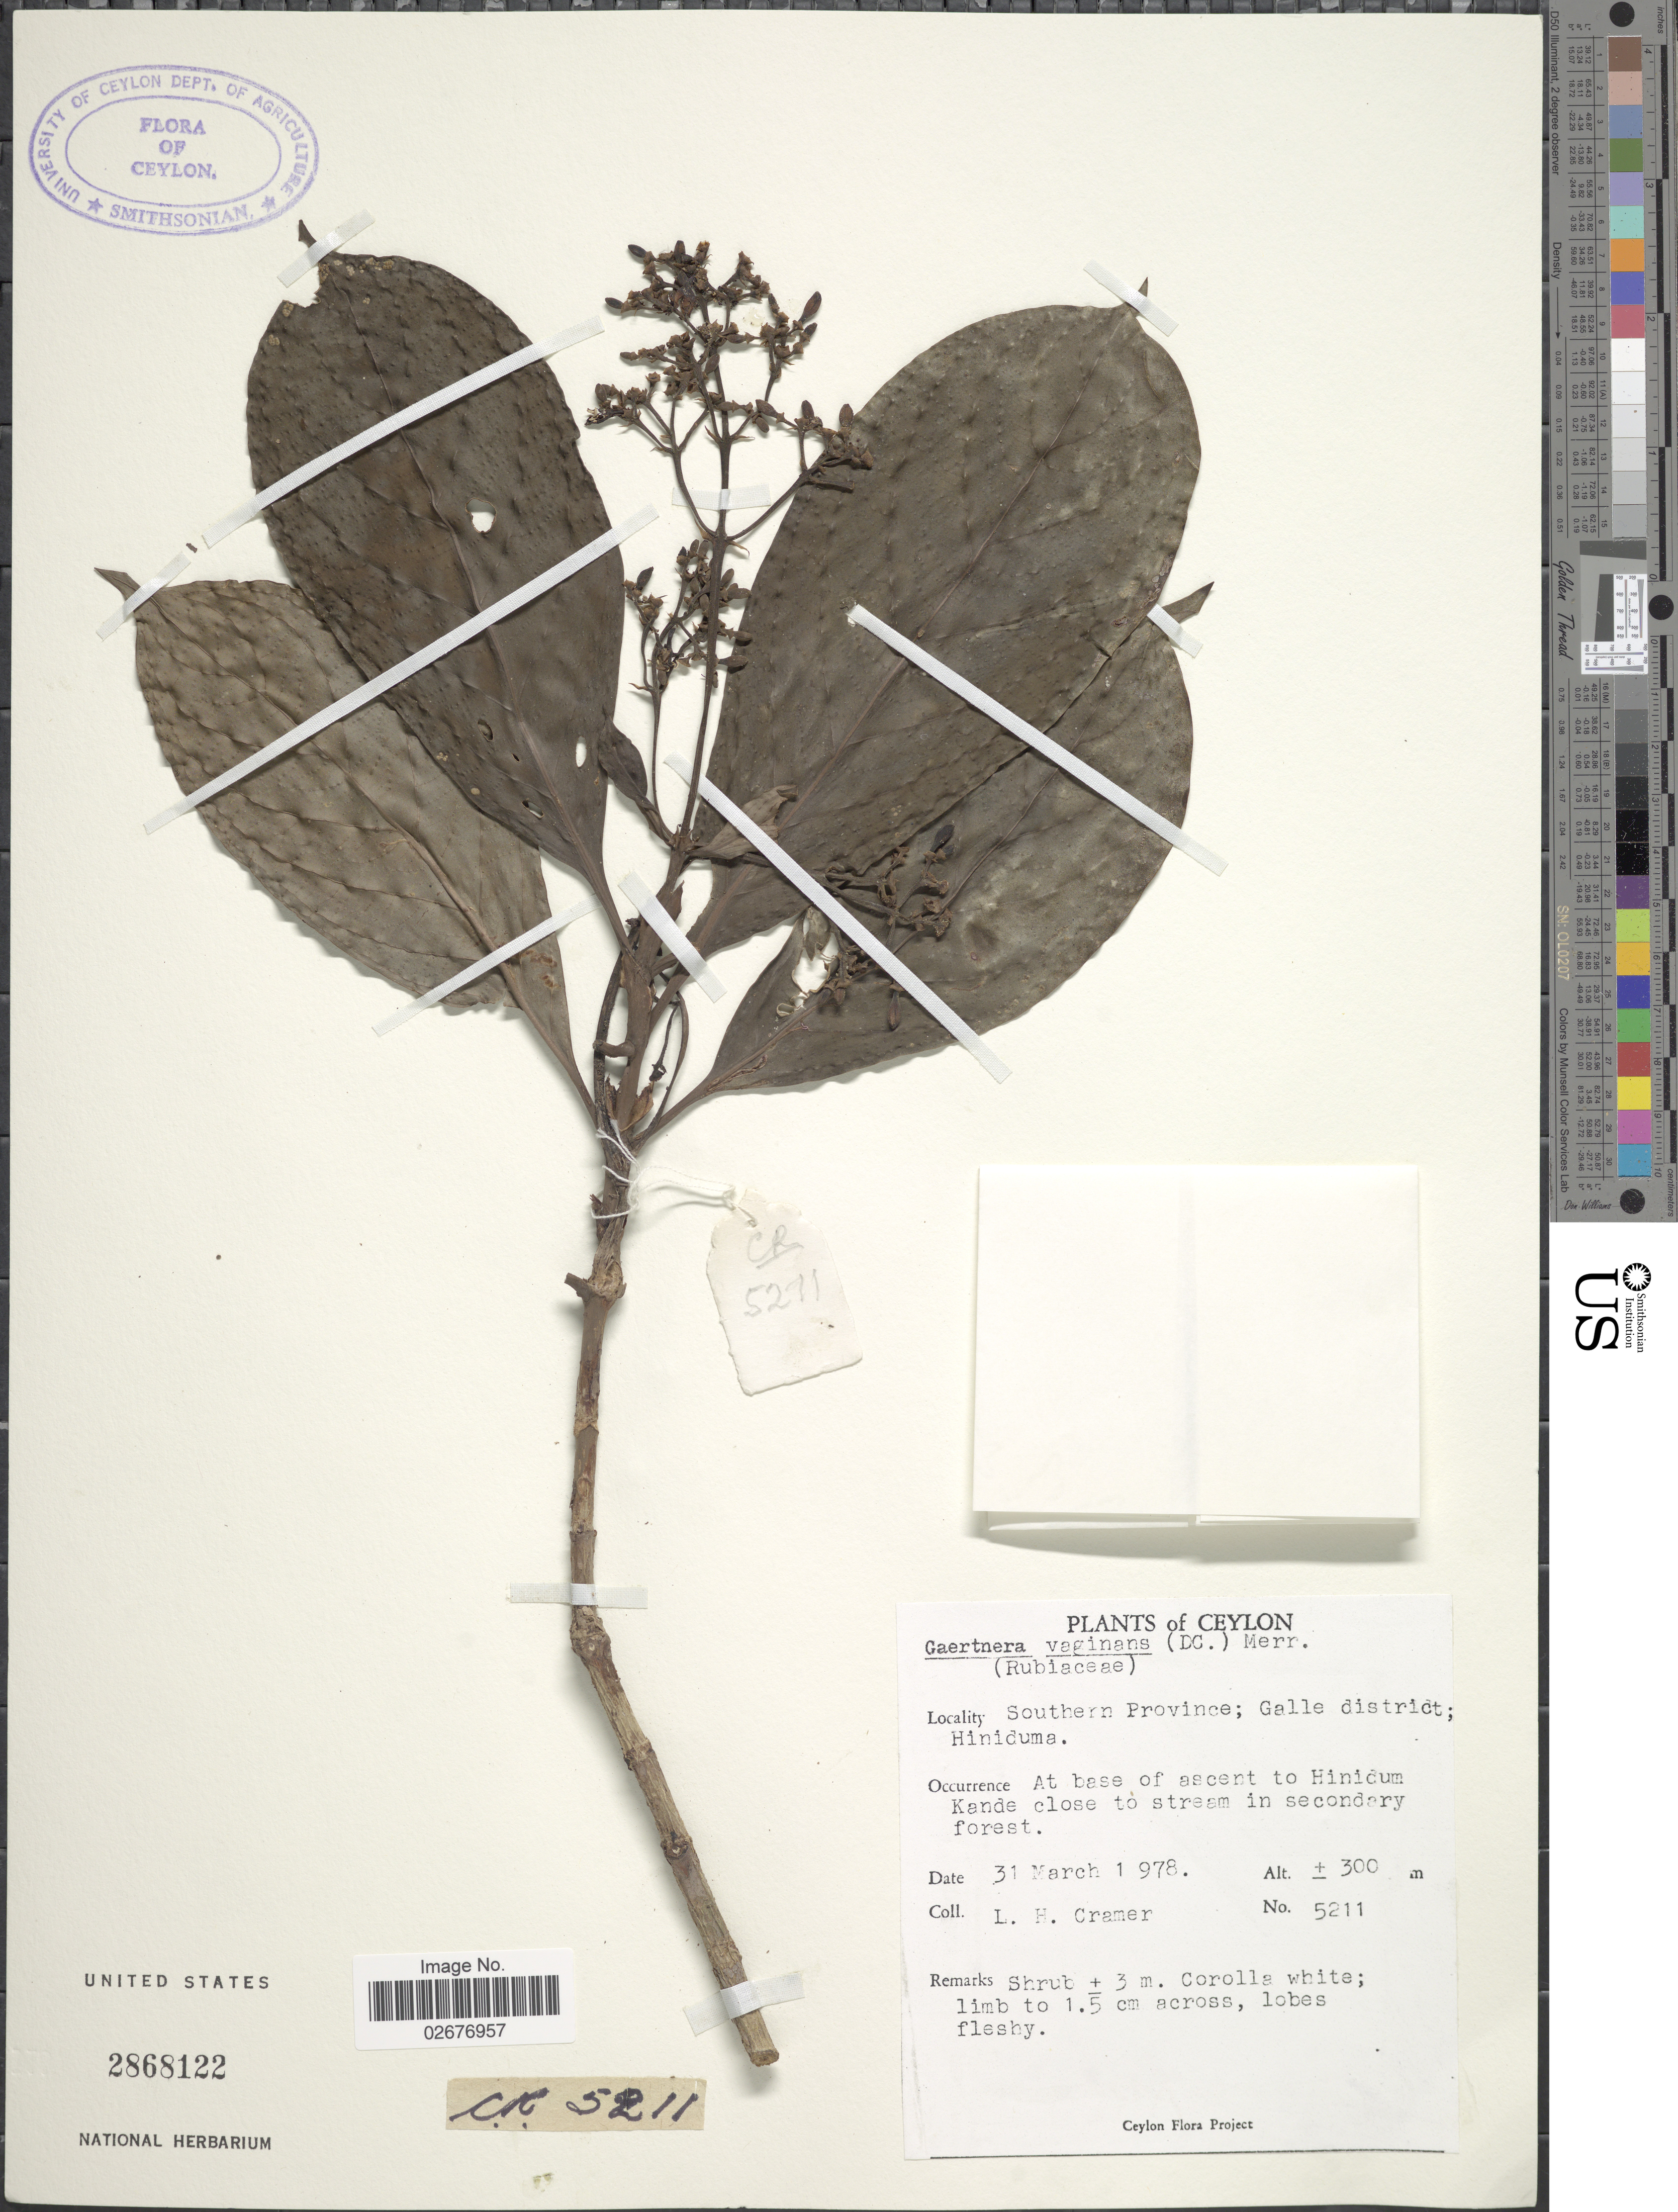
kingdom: Plantae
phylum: Tracheophyta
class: Magnoliopsida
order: Gentianales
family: Rubiaceae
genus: Gaertnera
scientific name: Gaertnera vaginans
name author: (DC.) Merr.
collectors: L. H. Cramer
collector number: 5211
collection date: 1978-03-31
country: Sri Lanka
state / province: Southern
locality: Ceylon, Galle district, Hiniduma, at base of ascent to Hinidum Kande close to stream in secondary forest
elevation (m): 300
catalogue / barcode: US 2868122